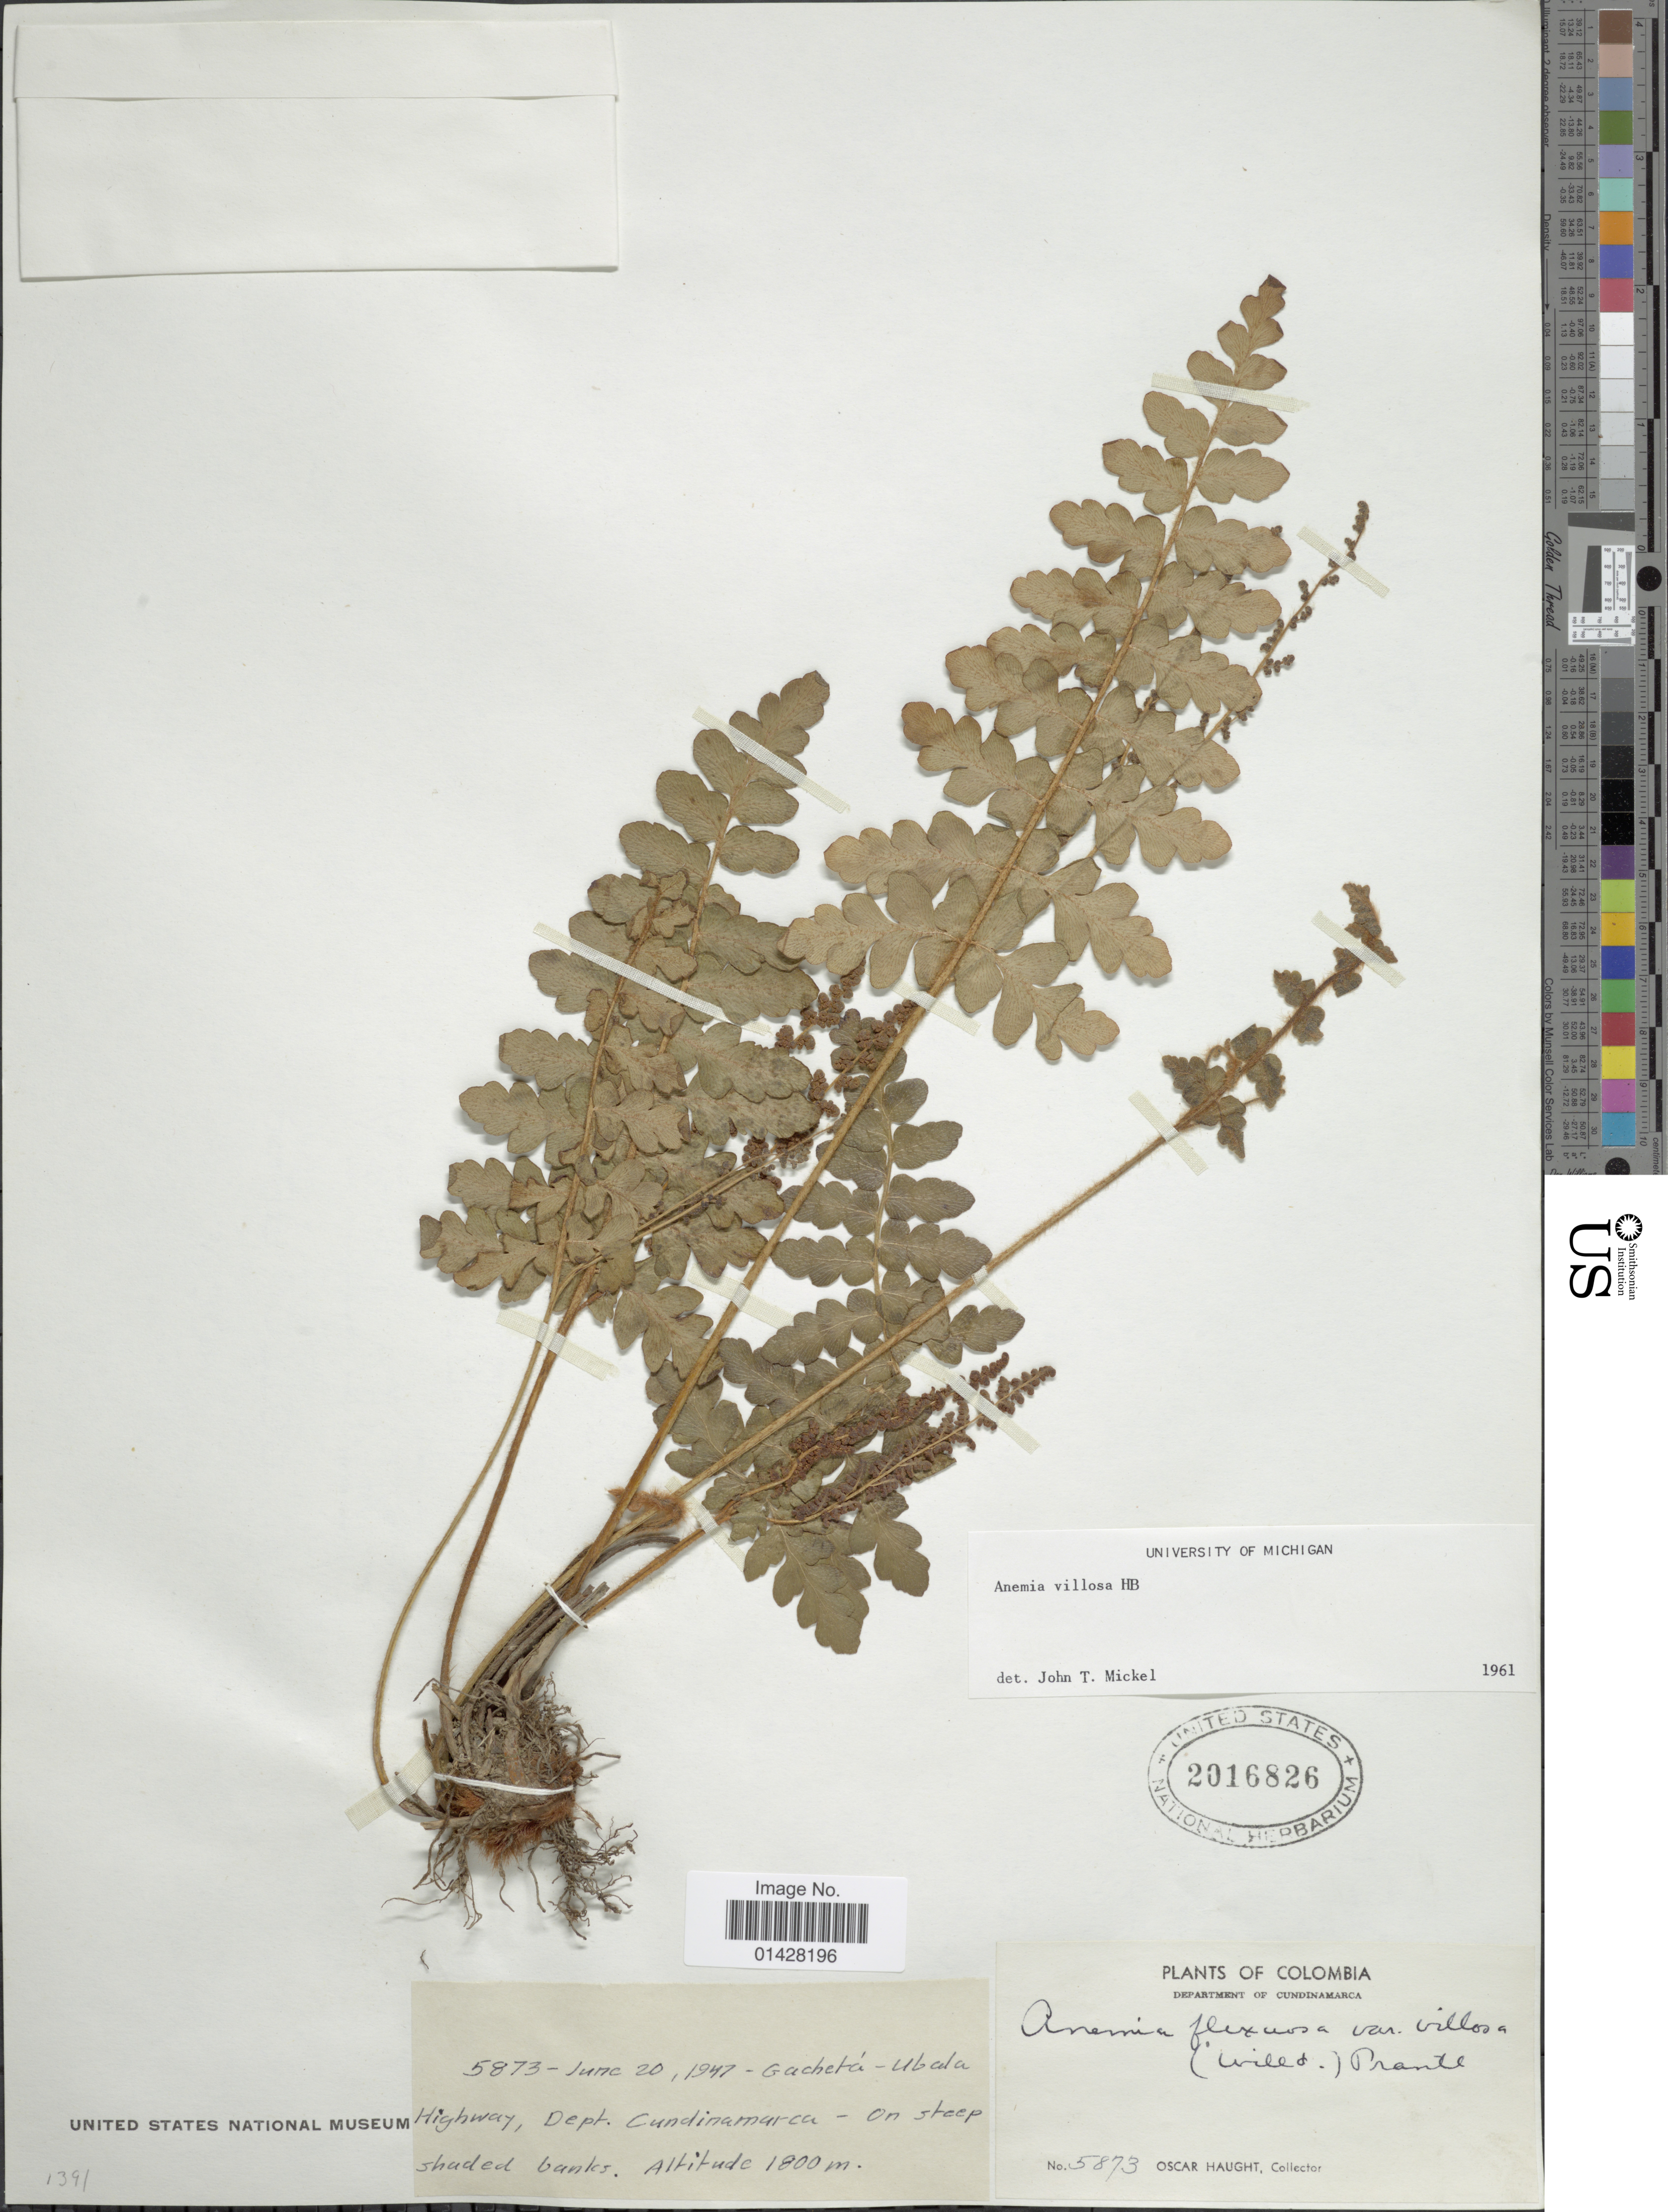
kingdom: Plantae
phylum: Tracheophyta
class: Polypodiopsida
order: Schizaeales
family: Anemiaceae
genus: Anemia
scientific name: Anemia villosa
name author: Humb. & Bonpl. ex Willd.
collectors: O. L. Haught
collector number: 5873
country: Colombia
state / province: Cundinamarca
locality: Department of Cundinamarca. Gachetá - Ubala Highway, Dept. Cundinamarca - On steep shaded banks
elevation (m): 1800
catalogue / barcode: US 2016826